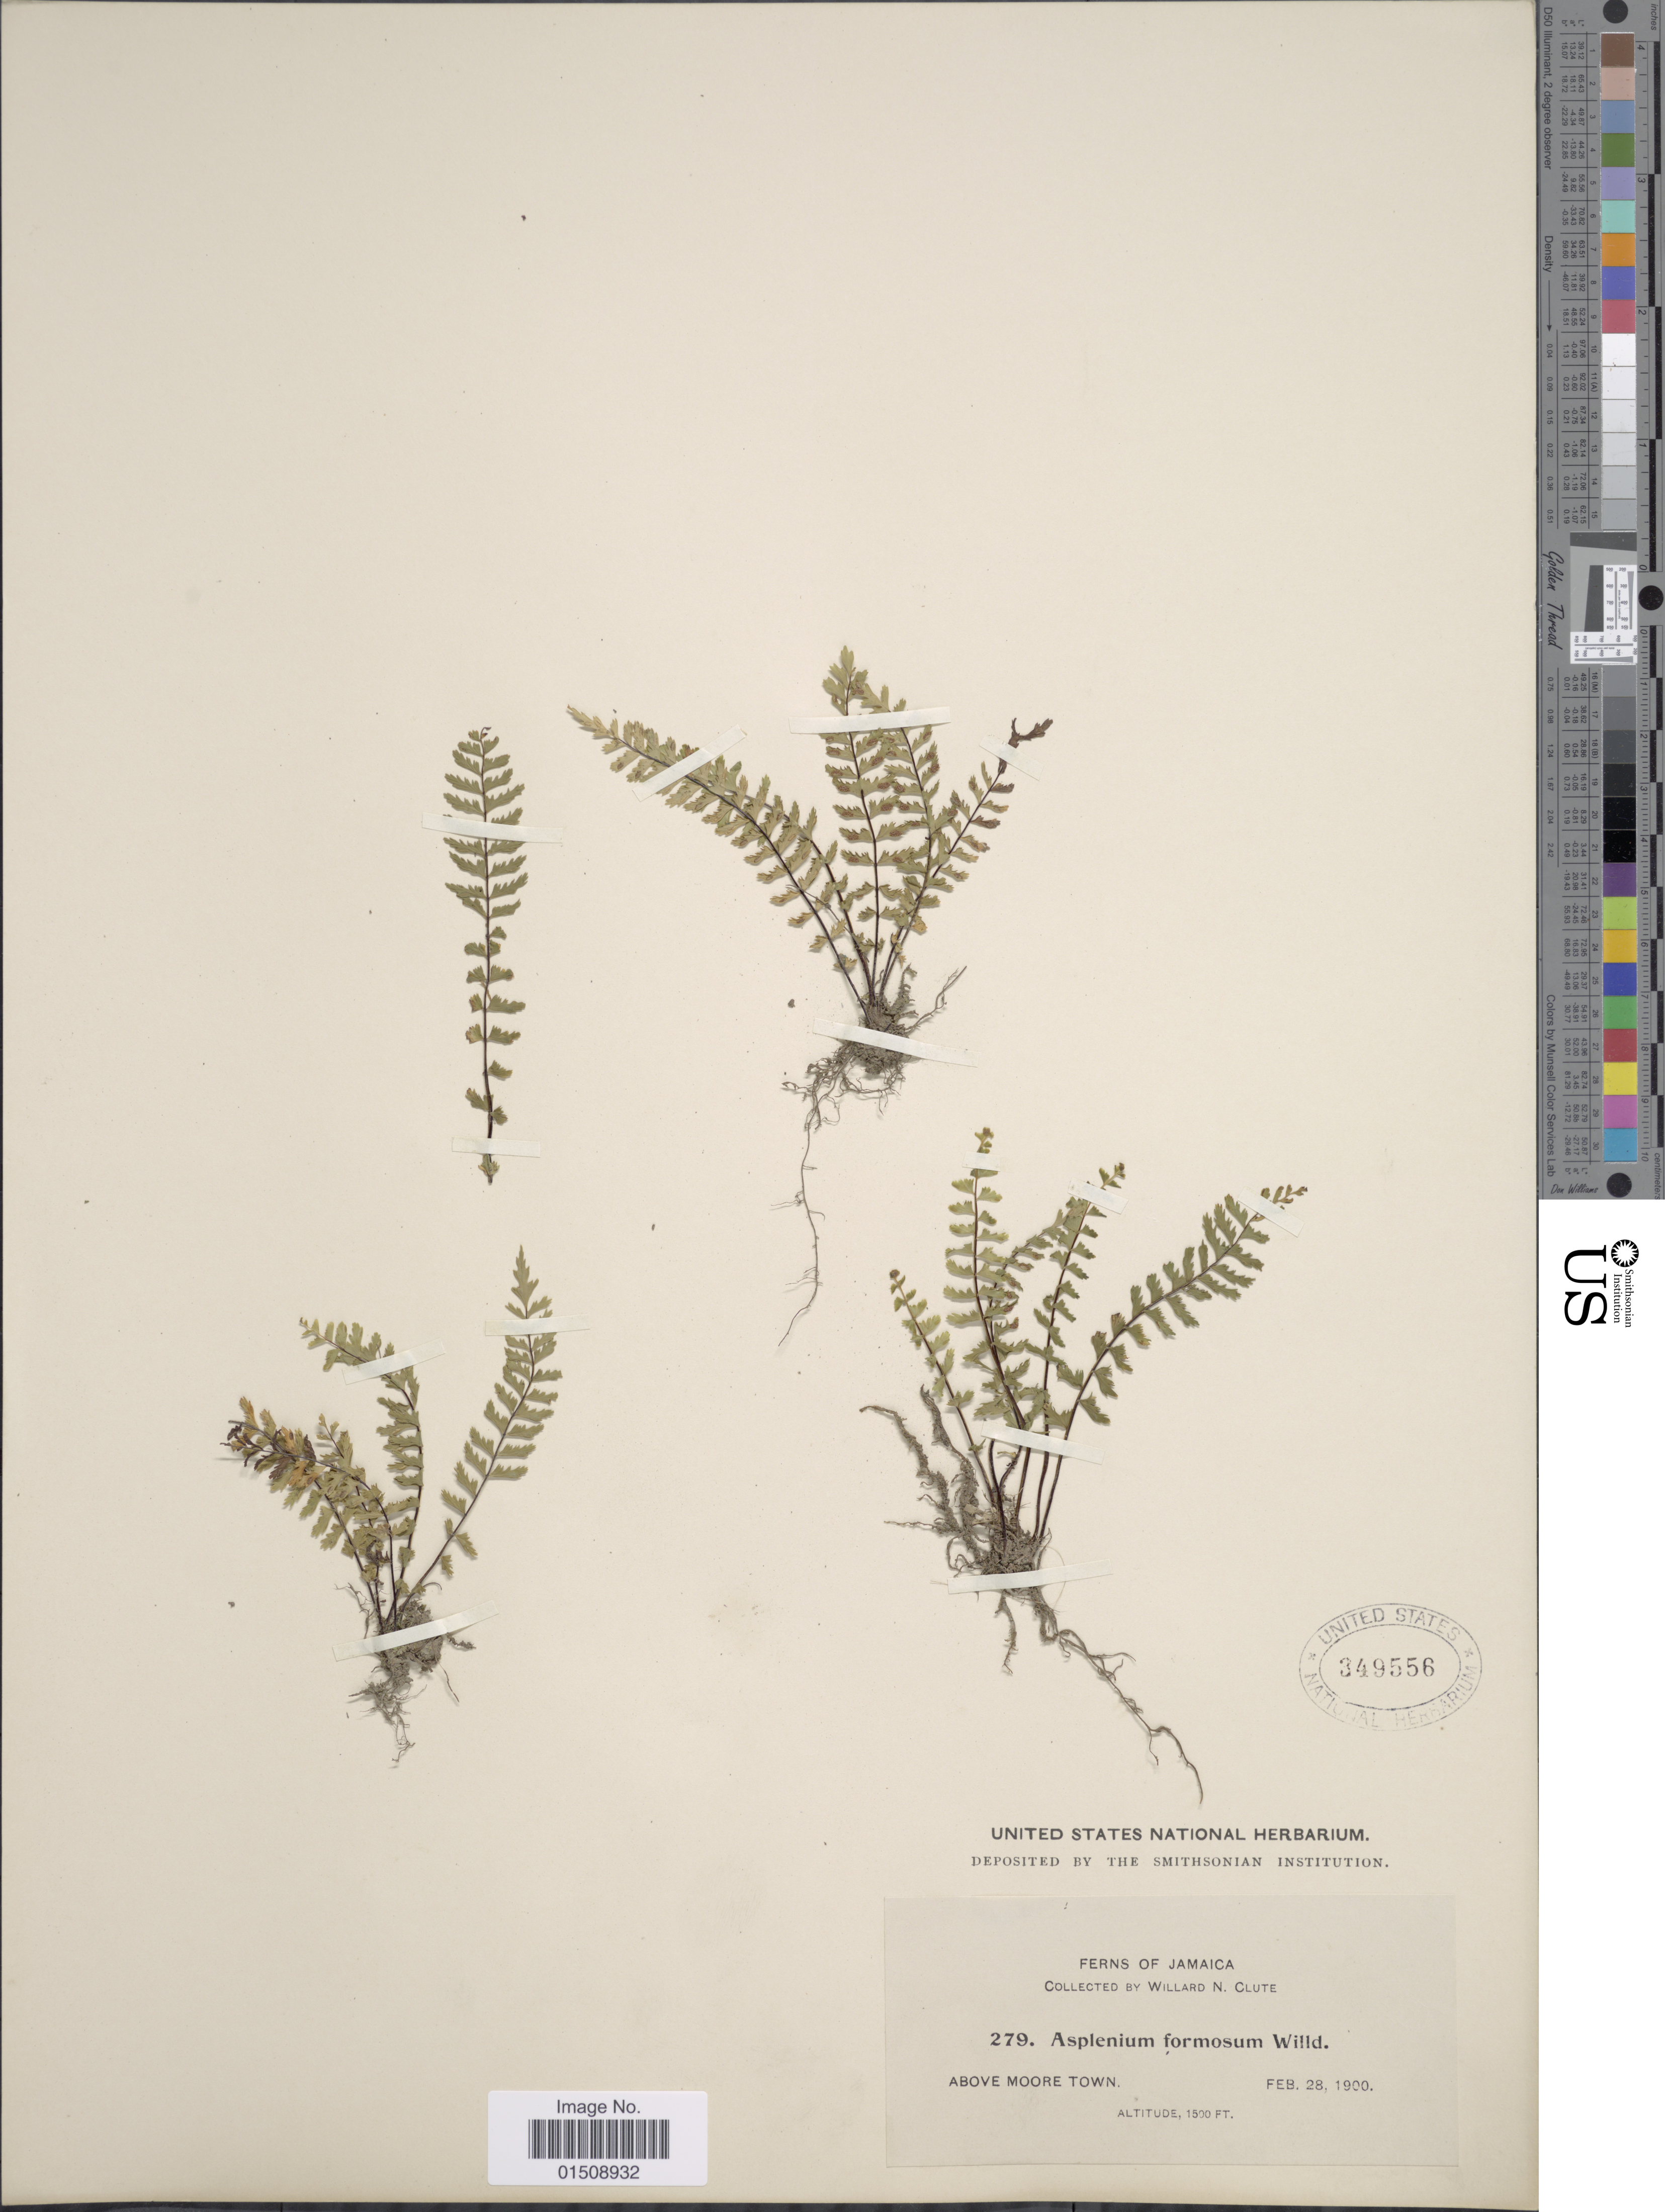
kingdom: Plantae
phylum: Tracheophyta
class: Polypodiopsida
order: Polypodiales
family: Aspleniaceae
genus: Asplenium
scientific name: Asplenium formosum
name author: Willd.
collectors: W. N. Clute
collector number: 279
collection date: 1900-02-28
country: Jamaica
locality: Above Moore Town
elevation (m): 457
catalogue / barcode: US 349556